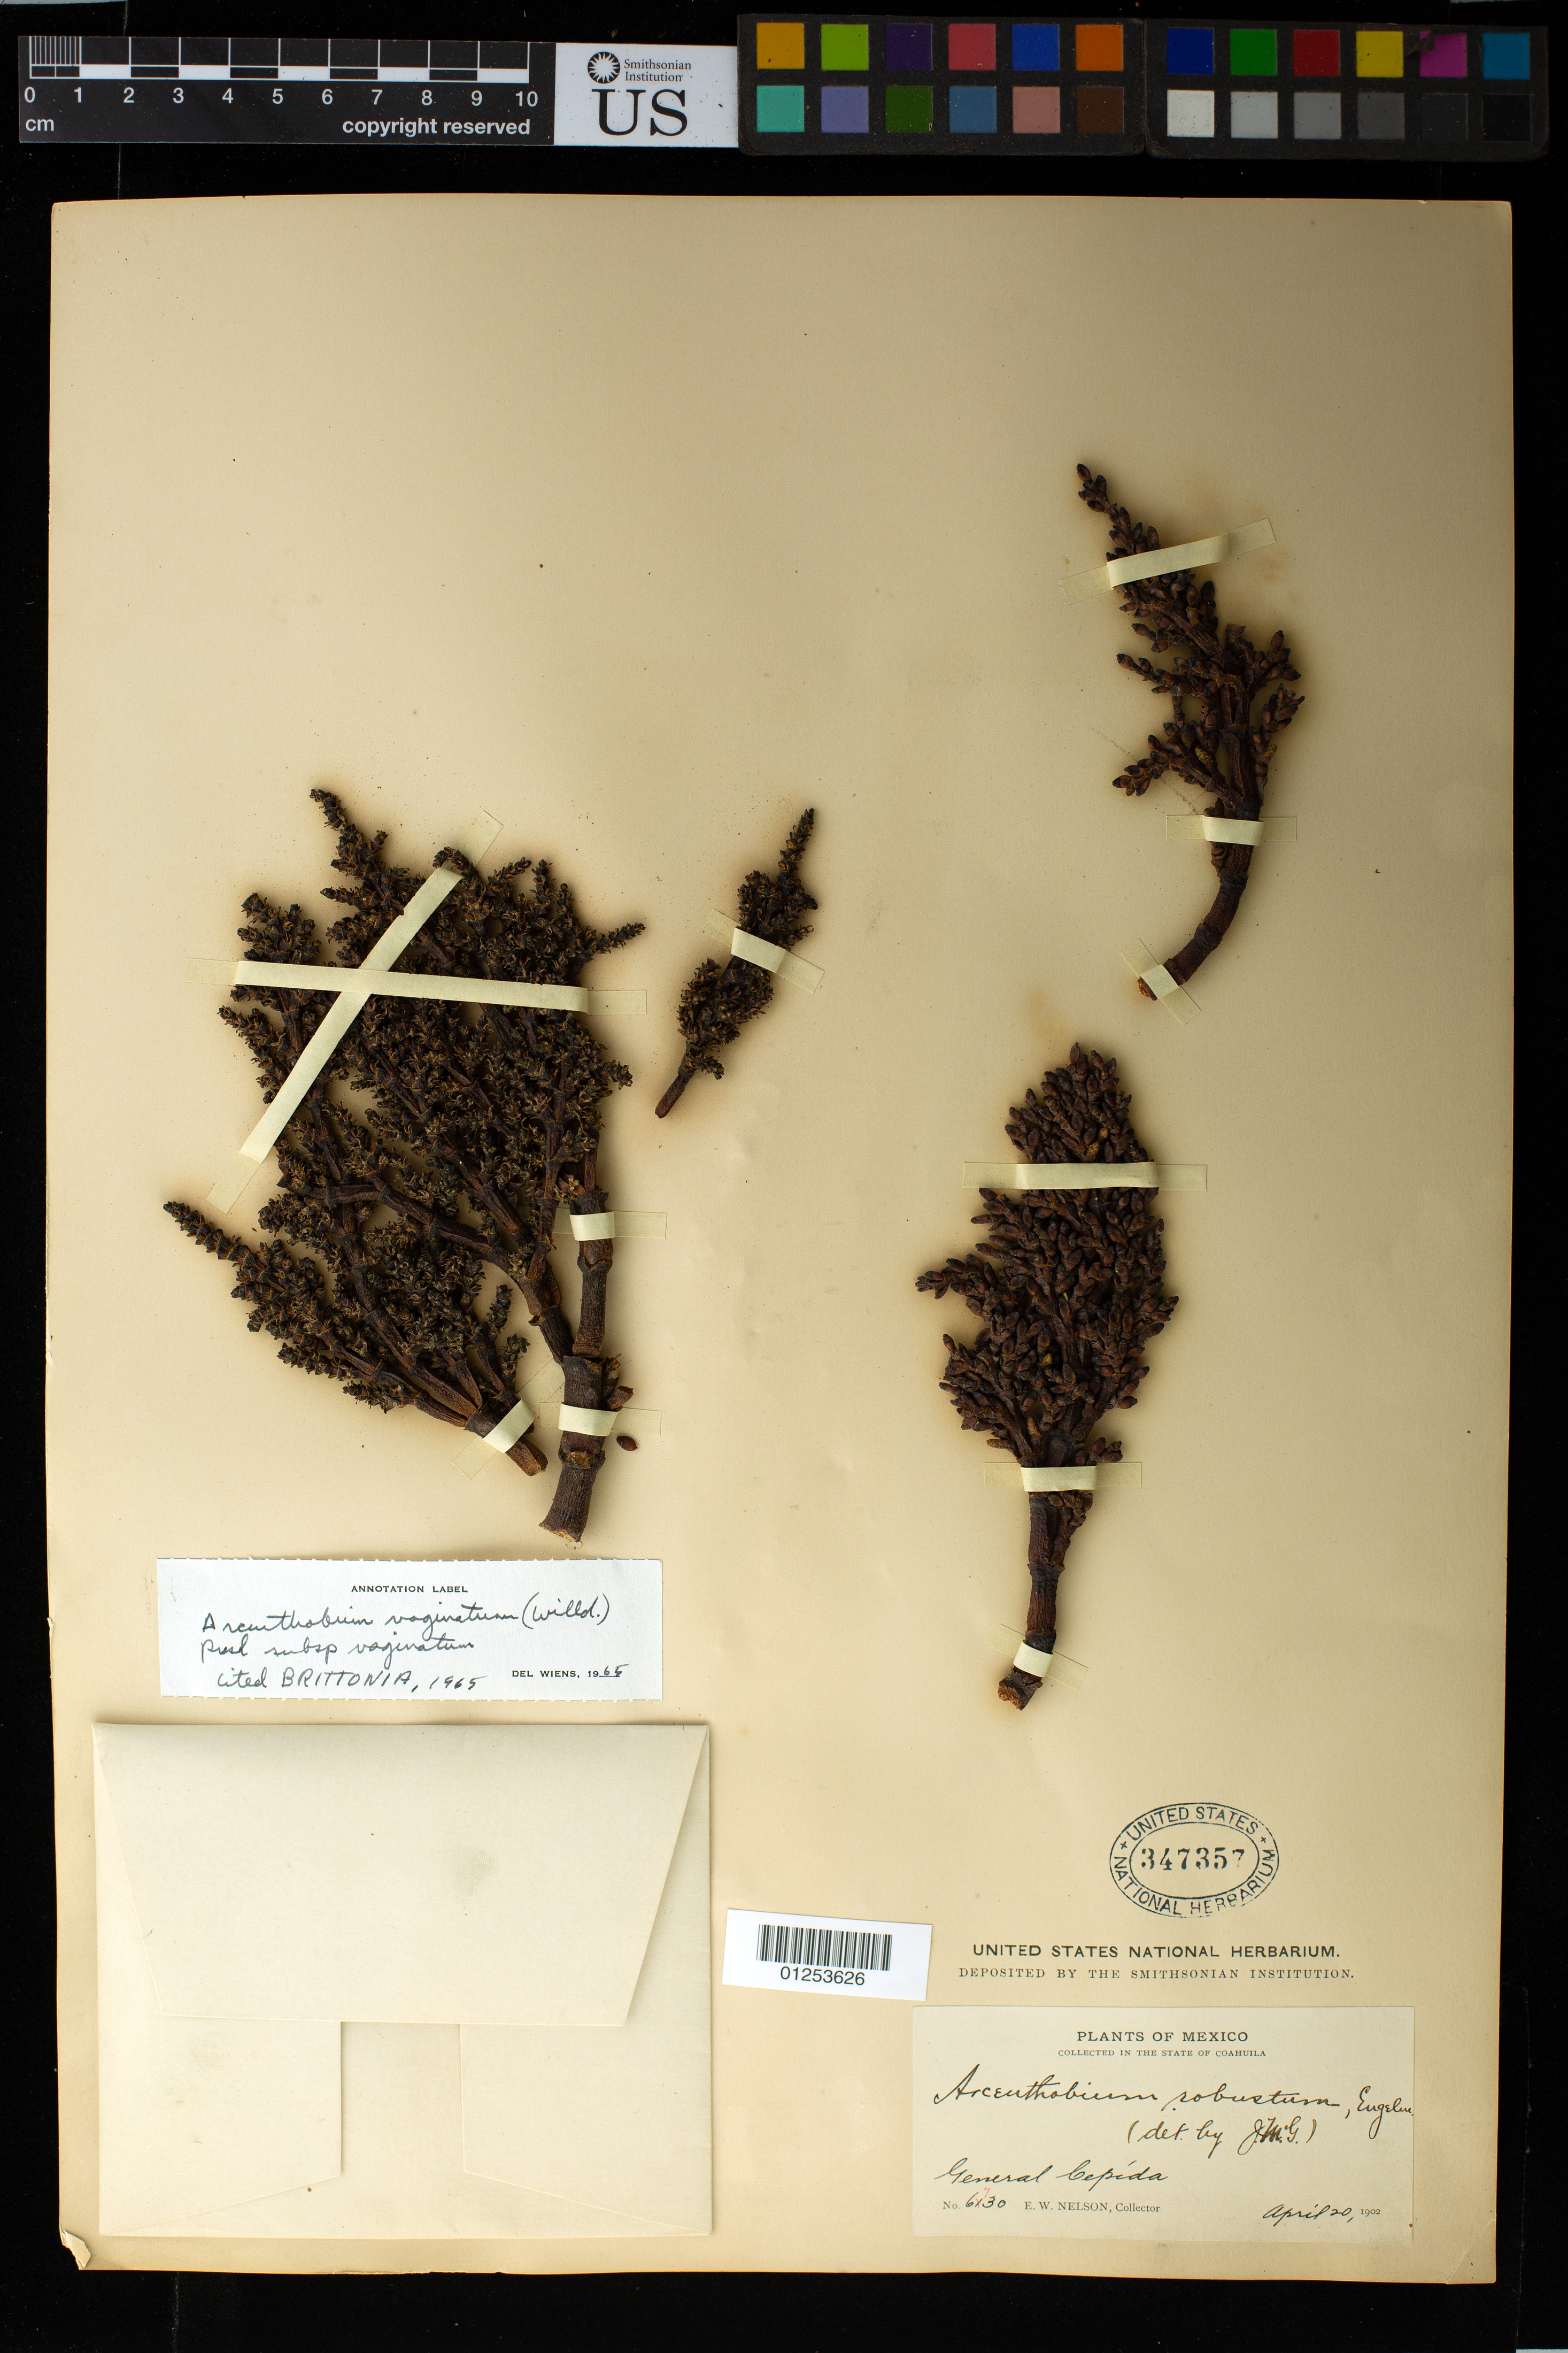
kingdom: Plantae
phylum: Tracheophyta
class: Magnoliopsida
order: Santalales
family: Viscaceae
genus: Arceuthobium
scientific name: Arceuthobium vaginatum subsp. vaginatum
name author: (Willd.) J. Presl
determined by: Wiens, D.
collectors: E. W. Nelson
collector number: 6730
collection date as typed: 20 Apr 1902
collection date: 1902-04-20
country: Mexico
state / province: Coahuila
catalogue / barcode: US 347357